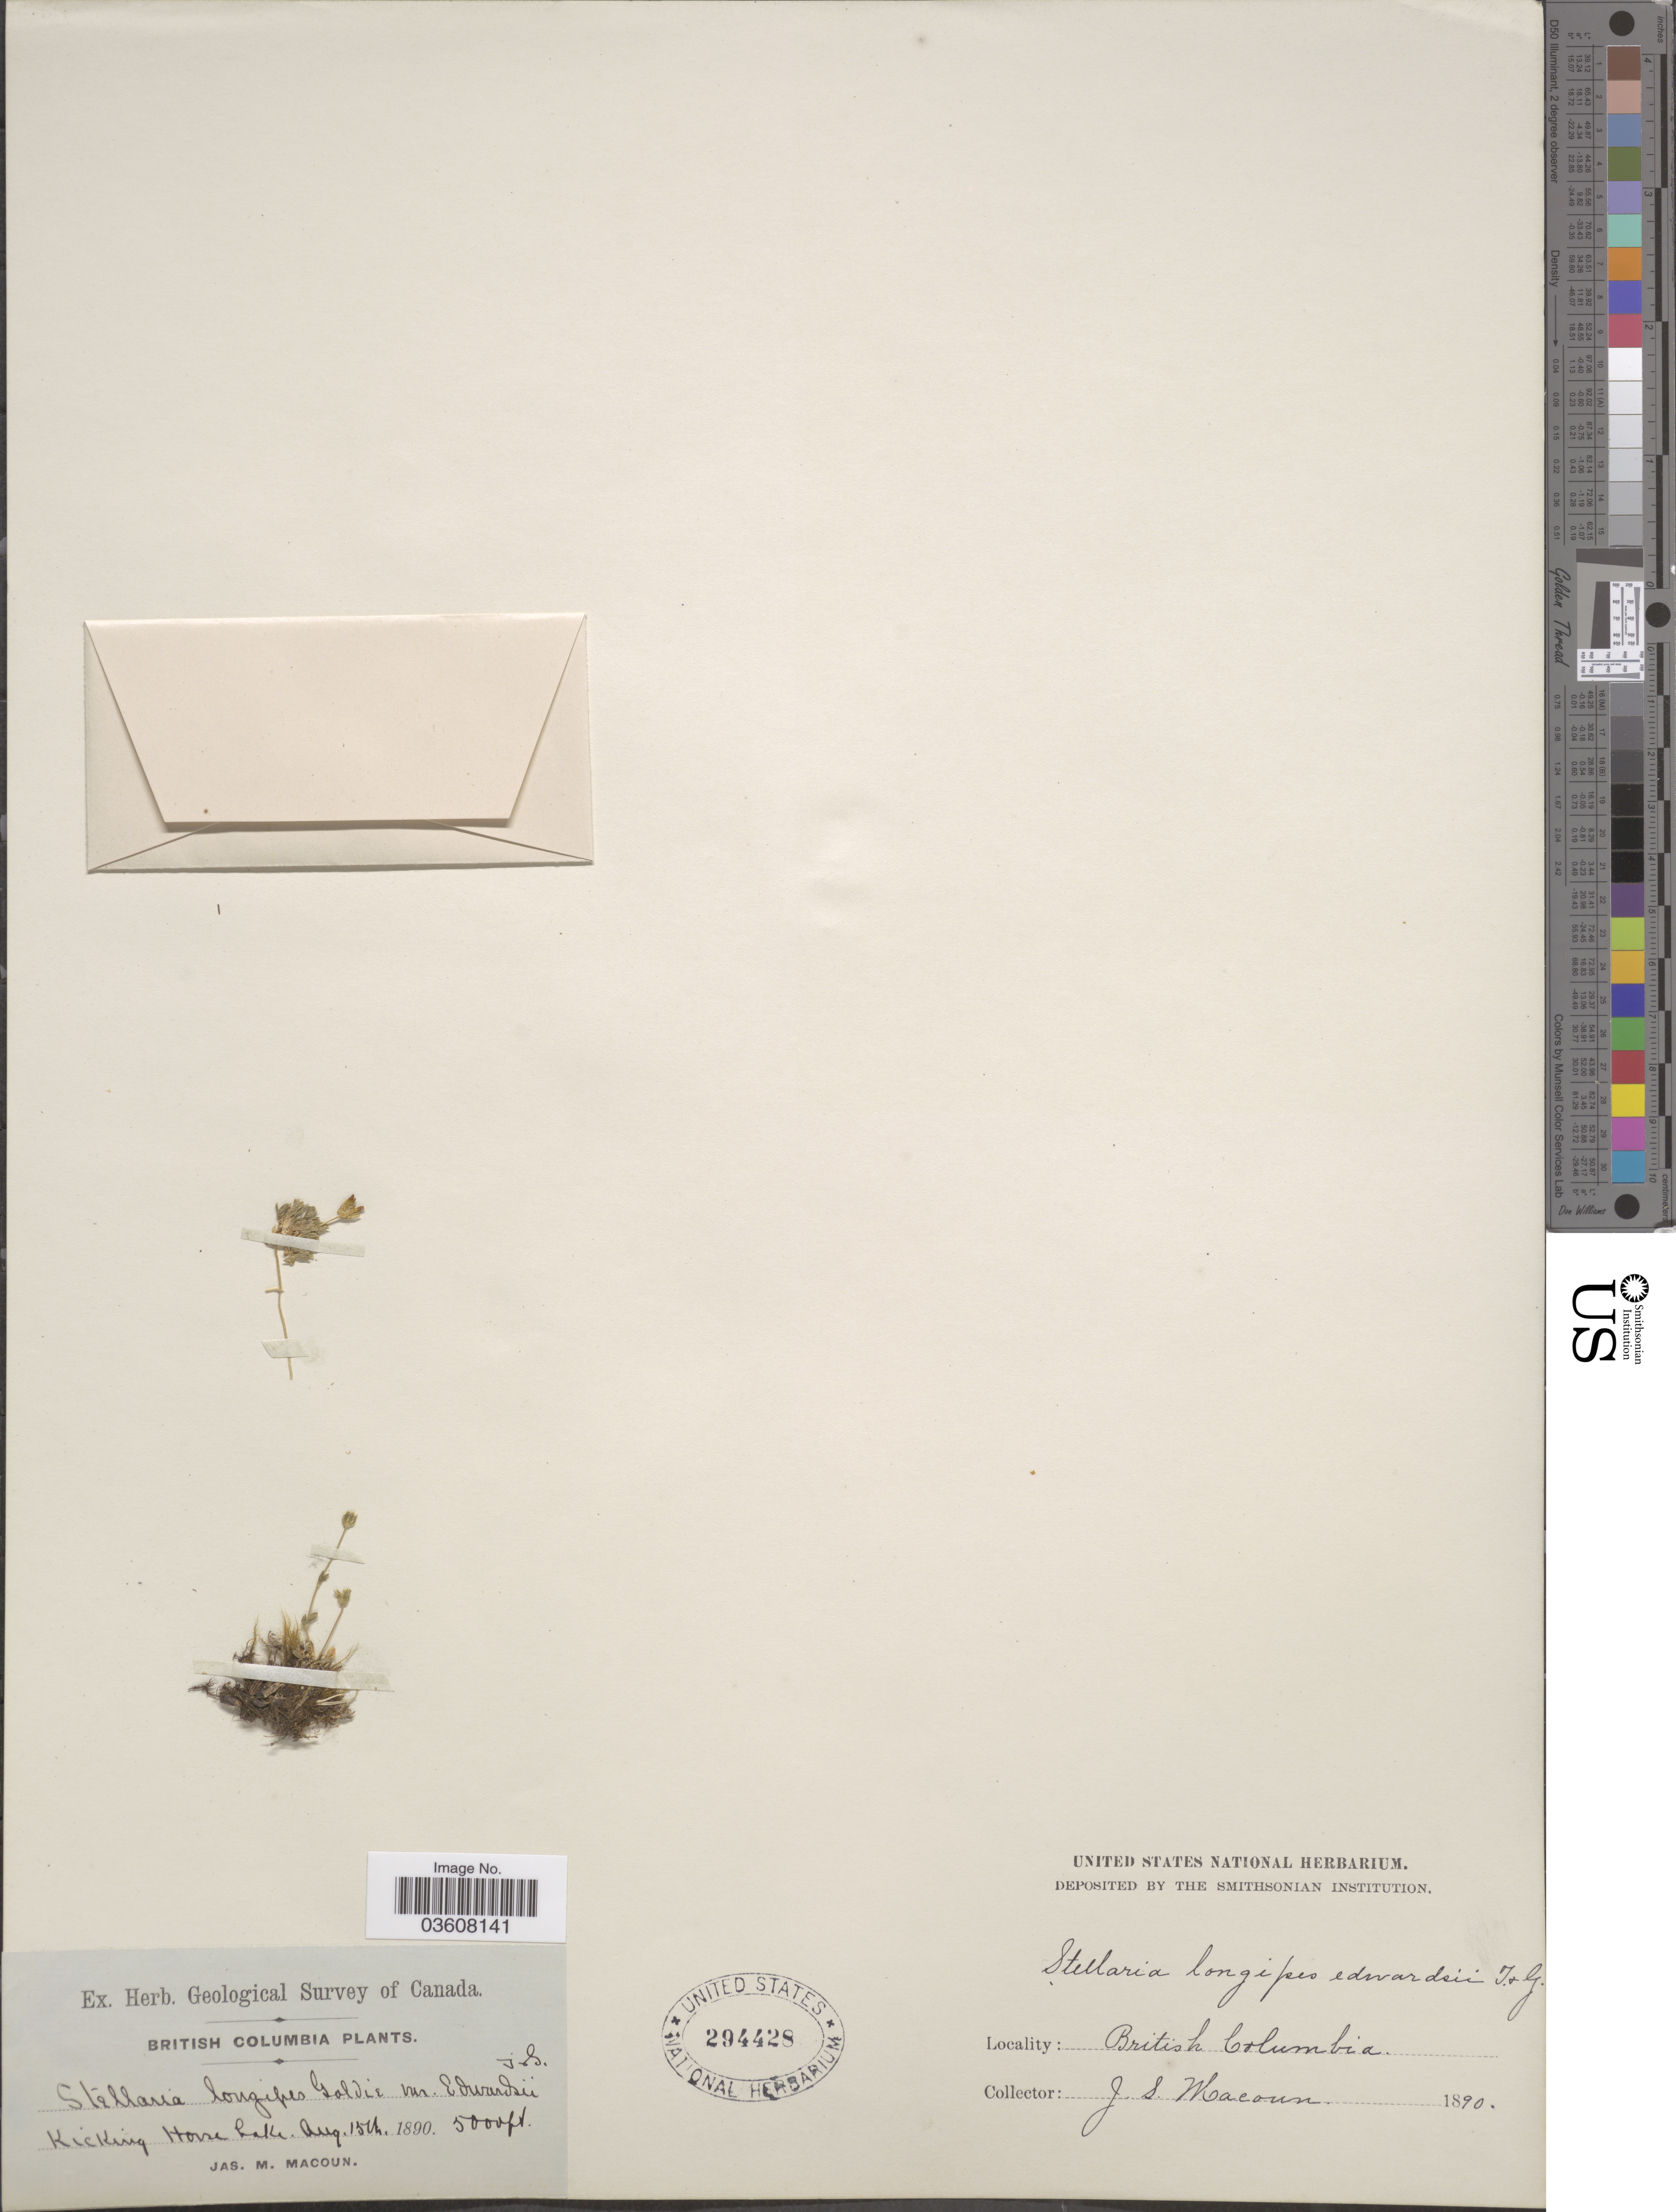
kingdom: Plantae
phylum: Tracheophyta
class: Magnoliopsida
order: Caryophyllales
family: Caryophyllaceae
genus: Stellaria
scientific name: Stellaria edwardsii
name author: R. Br.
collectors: J. M. Macoun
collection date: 1890-08-15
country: Canada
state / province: British Columbia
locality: Kicking Horse Lake.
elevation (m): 1524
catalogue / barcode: US 294428